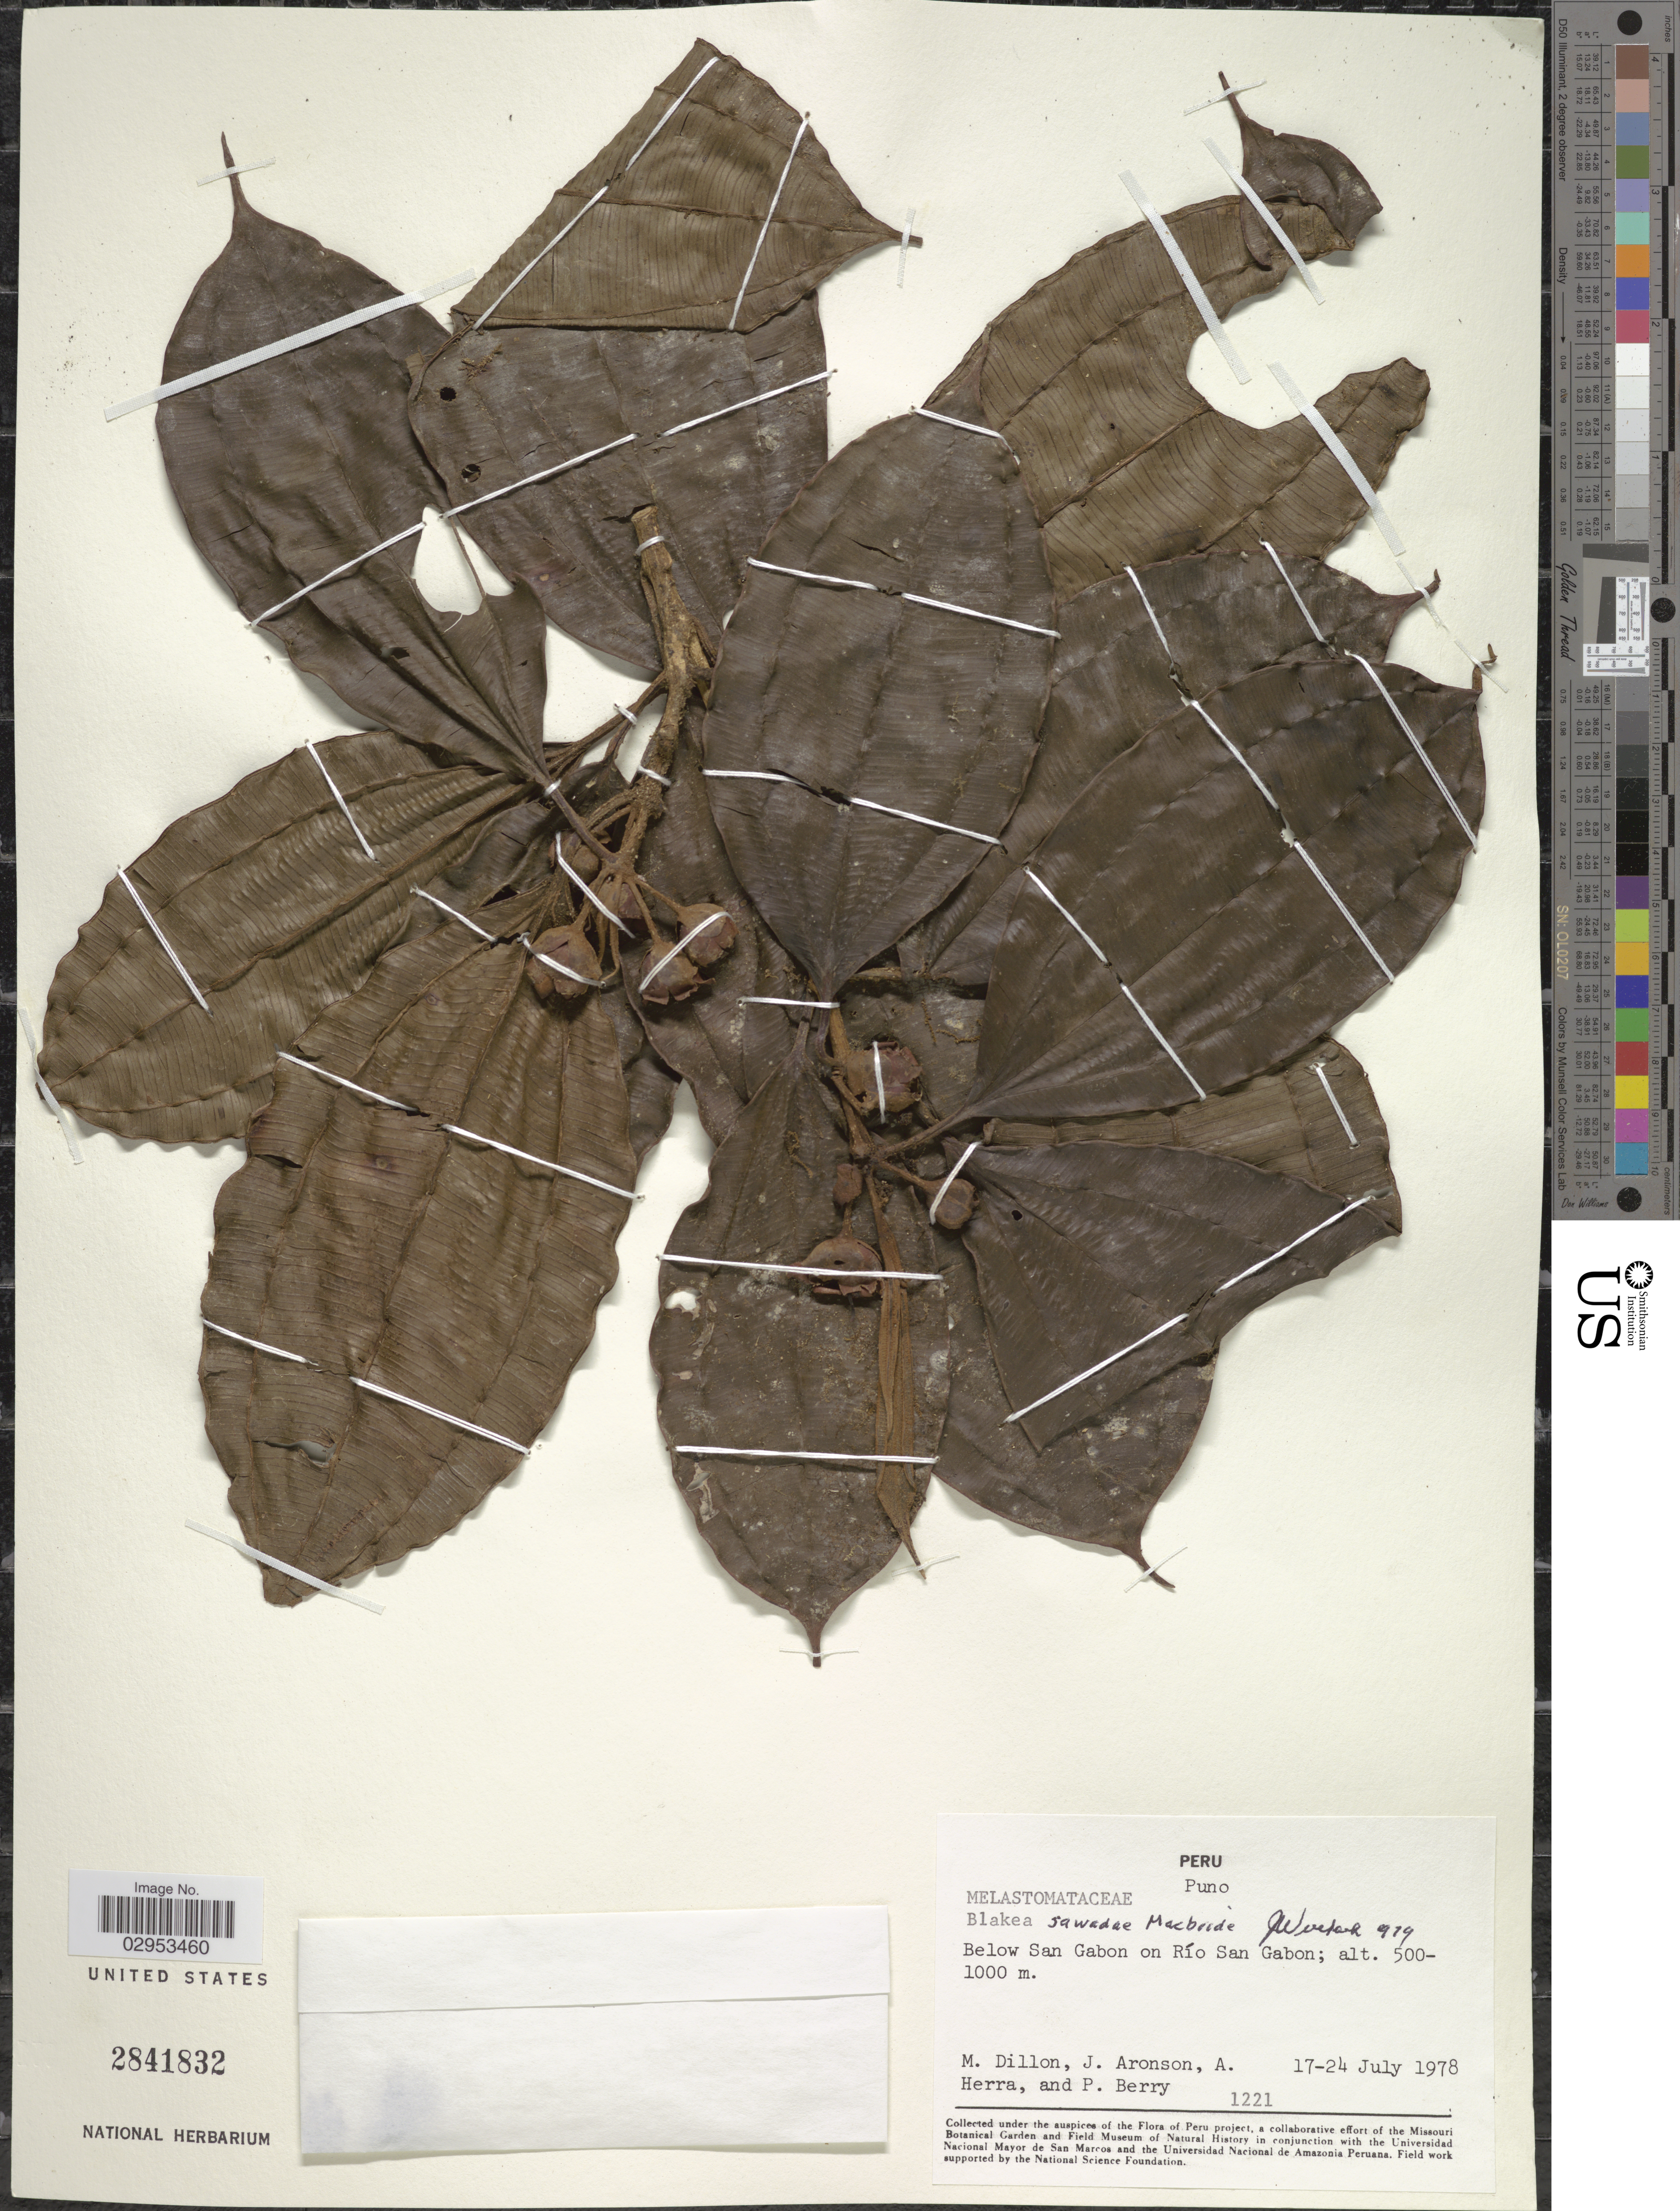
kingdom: Plantae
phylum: Tracheophyta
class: Magnoliopsida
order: Myrtales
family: Melastomataceae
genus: Blakea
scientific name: Blakea sawadae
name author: J.F. Macbr.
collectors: M. O. Dillon, J. Aronson, A. Herra & P. Berry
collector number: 1221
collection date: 1978-07-17/1978-07-24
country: Peru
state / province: Puno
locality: Below San Gabon on Río San Gabon.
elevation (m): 500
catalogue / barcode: US 2841832